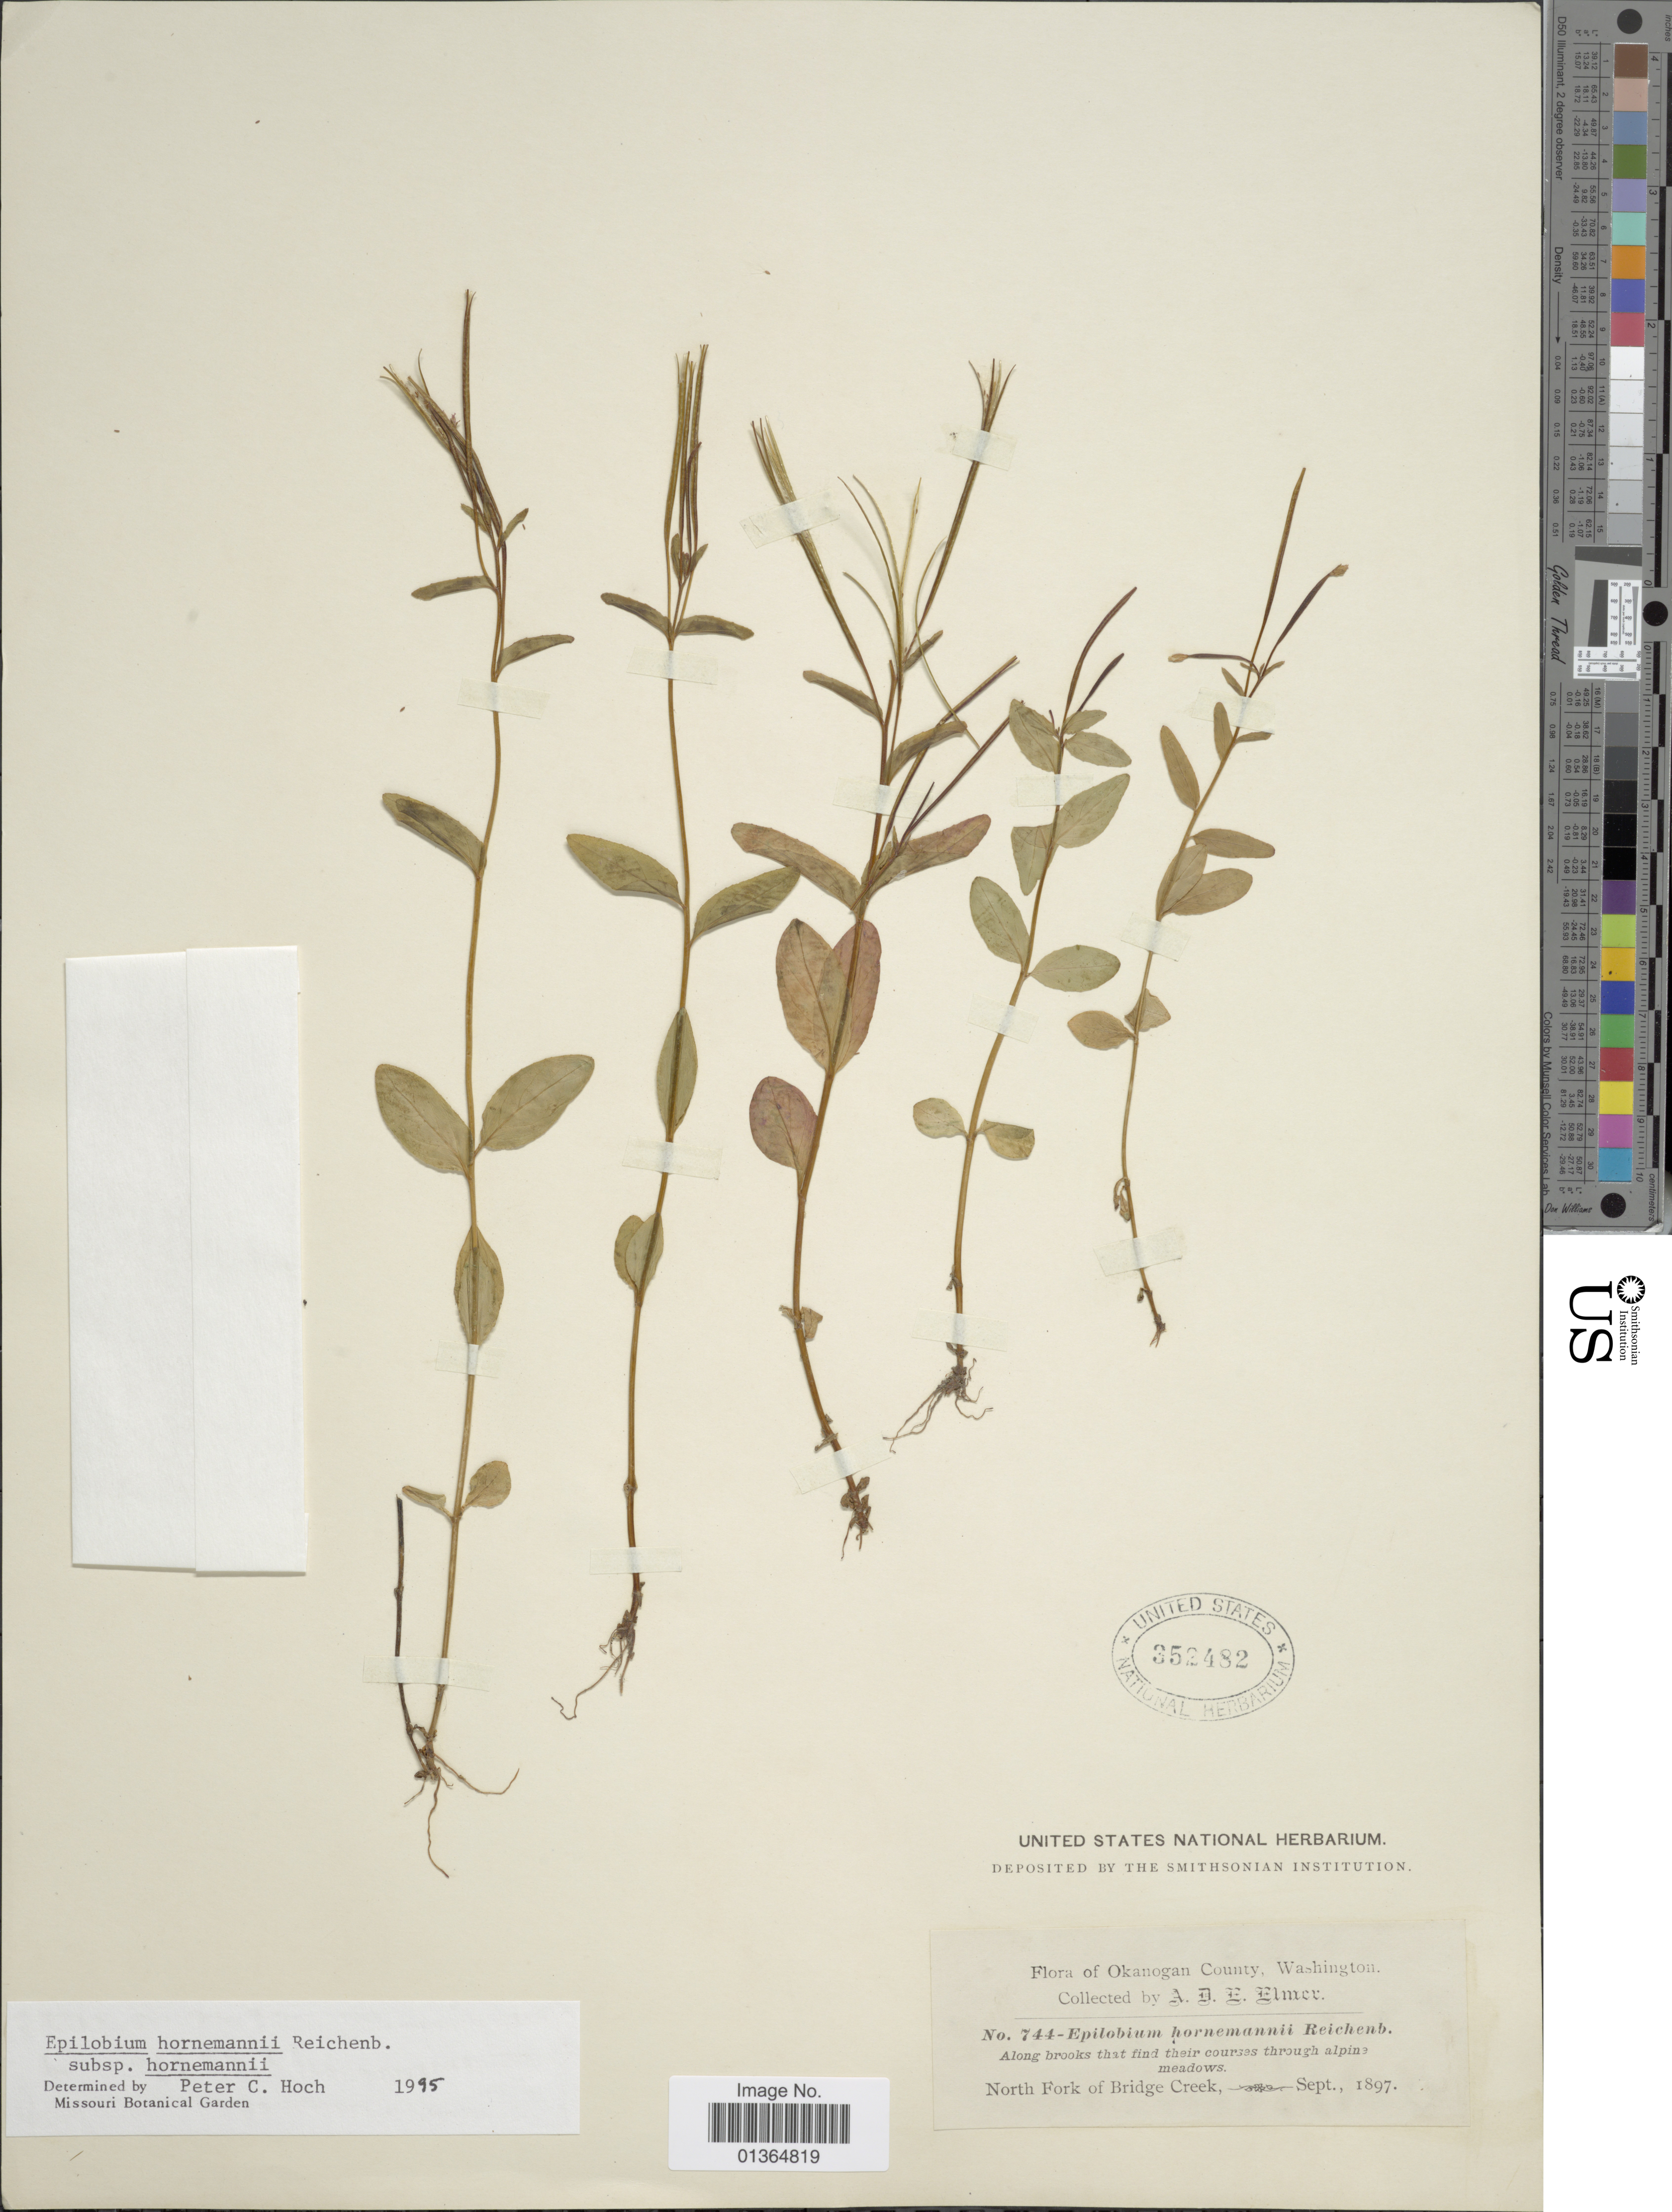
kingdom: Plantae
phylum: Tracheophyta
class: Magnoliopsida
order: Myrtales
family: Onagraceae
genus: Epilobium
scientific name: Epilobium hornemannii subsp. hornemannii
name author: Rchb.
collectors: A. D. E. Elmer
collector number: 744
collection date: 1897-09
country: United States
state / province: Washington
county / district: Okanogan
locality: Okanogan County. North Fork of Bridge Creek.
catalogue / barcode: US 352482